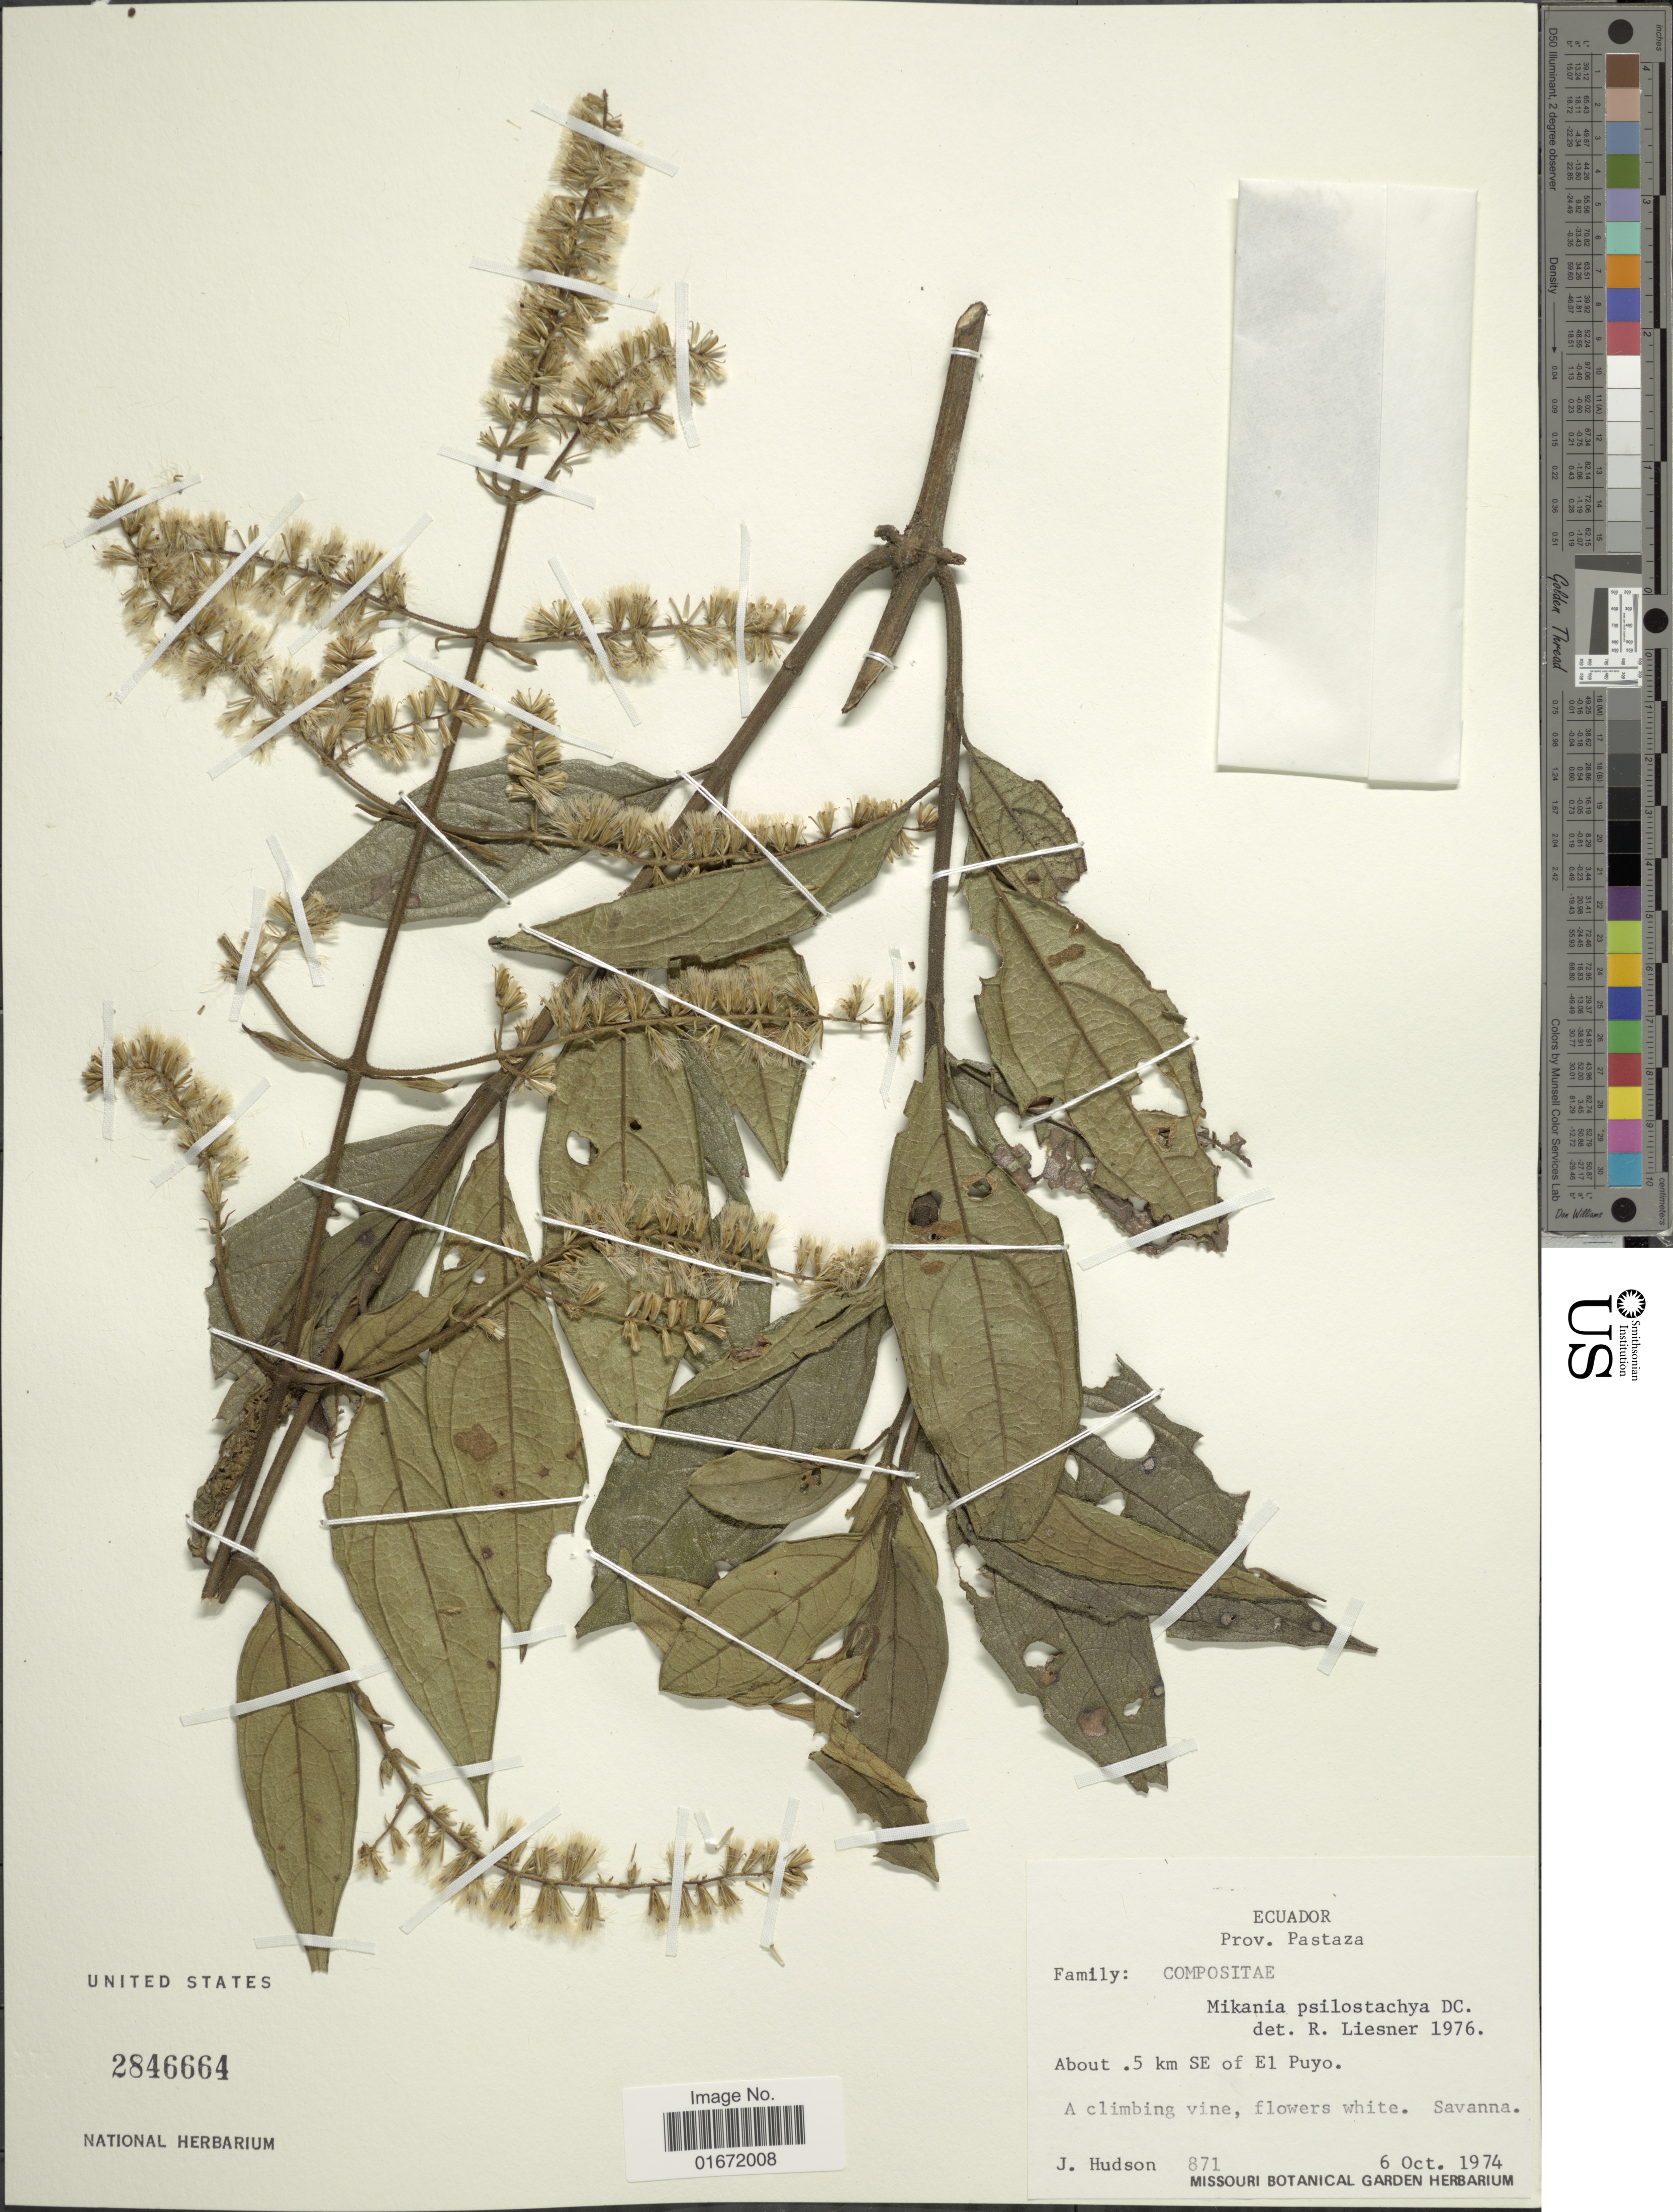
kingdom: Plantae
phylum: Tracheophyta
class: Magnoliopsida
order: Asterales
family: Asteraceae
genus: Mikania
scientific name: Mikania psilostachya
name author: DC.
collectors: J. Hudson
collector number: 871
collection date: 1974-10-06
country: Ecuador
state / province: Pastaza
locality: Prov. Pastaza. About 5 km SE of El Puyo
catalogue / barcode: US 2846664